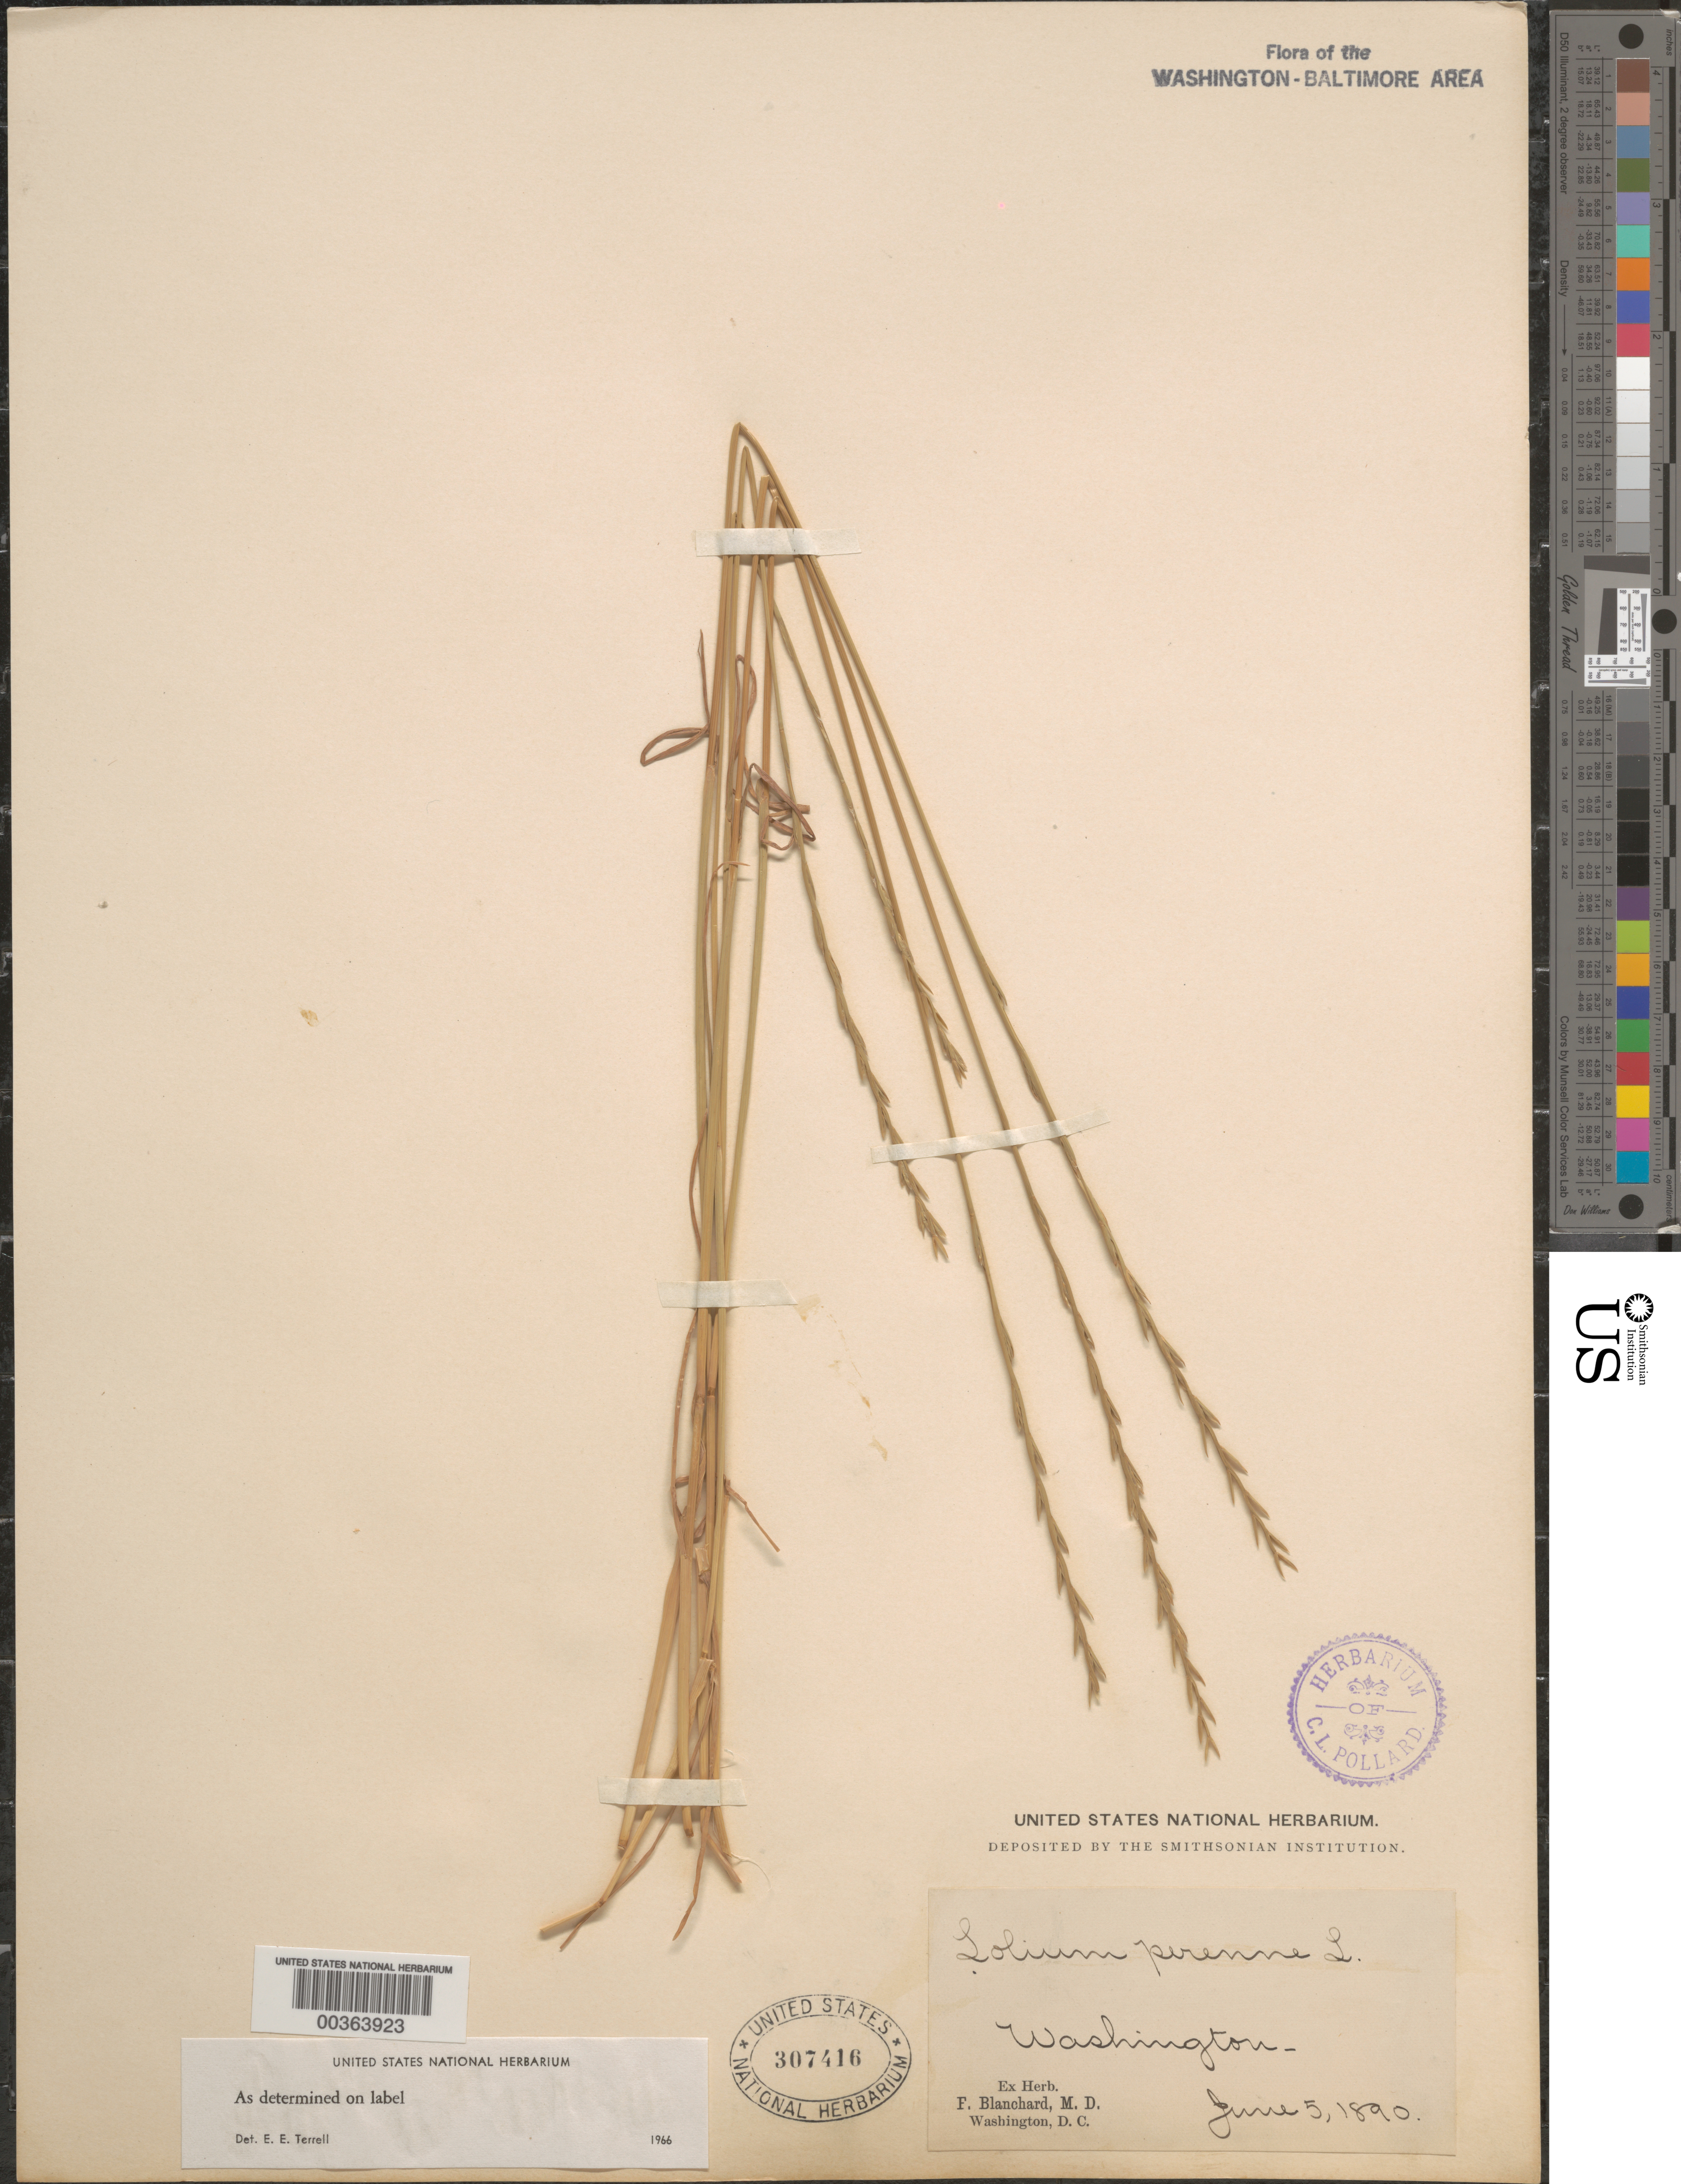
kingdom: Plantae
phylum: Tracheophyta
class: Liliopsida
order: Poales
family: Poaceae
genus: Lolium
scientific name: Lolium perenne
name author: L.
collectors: F. Blanchard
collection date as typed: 05 Jun 1890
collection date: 1890-06-05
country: United States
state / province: District of Columbia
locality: Washington DC area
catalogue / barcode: US 307416